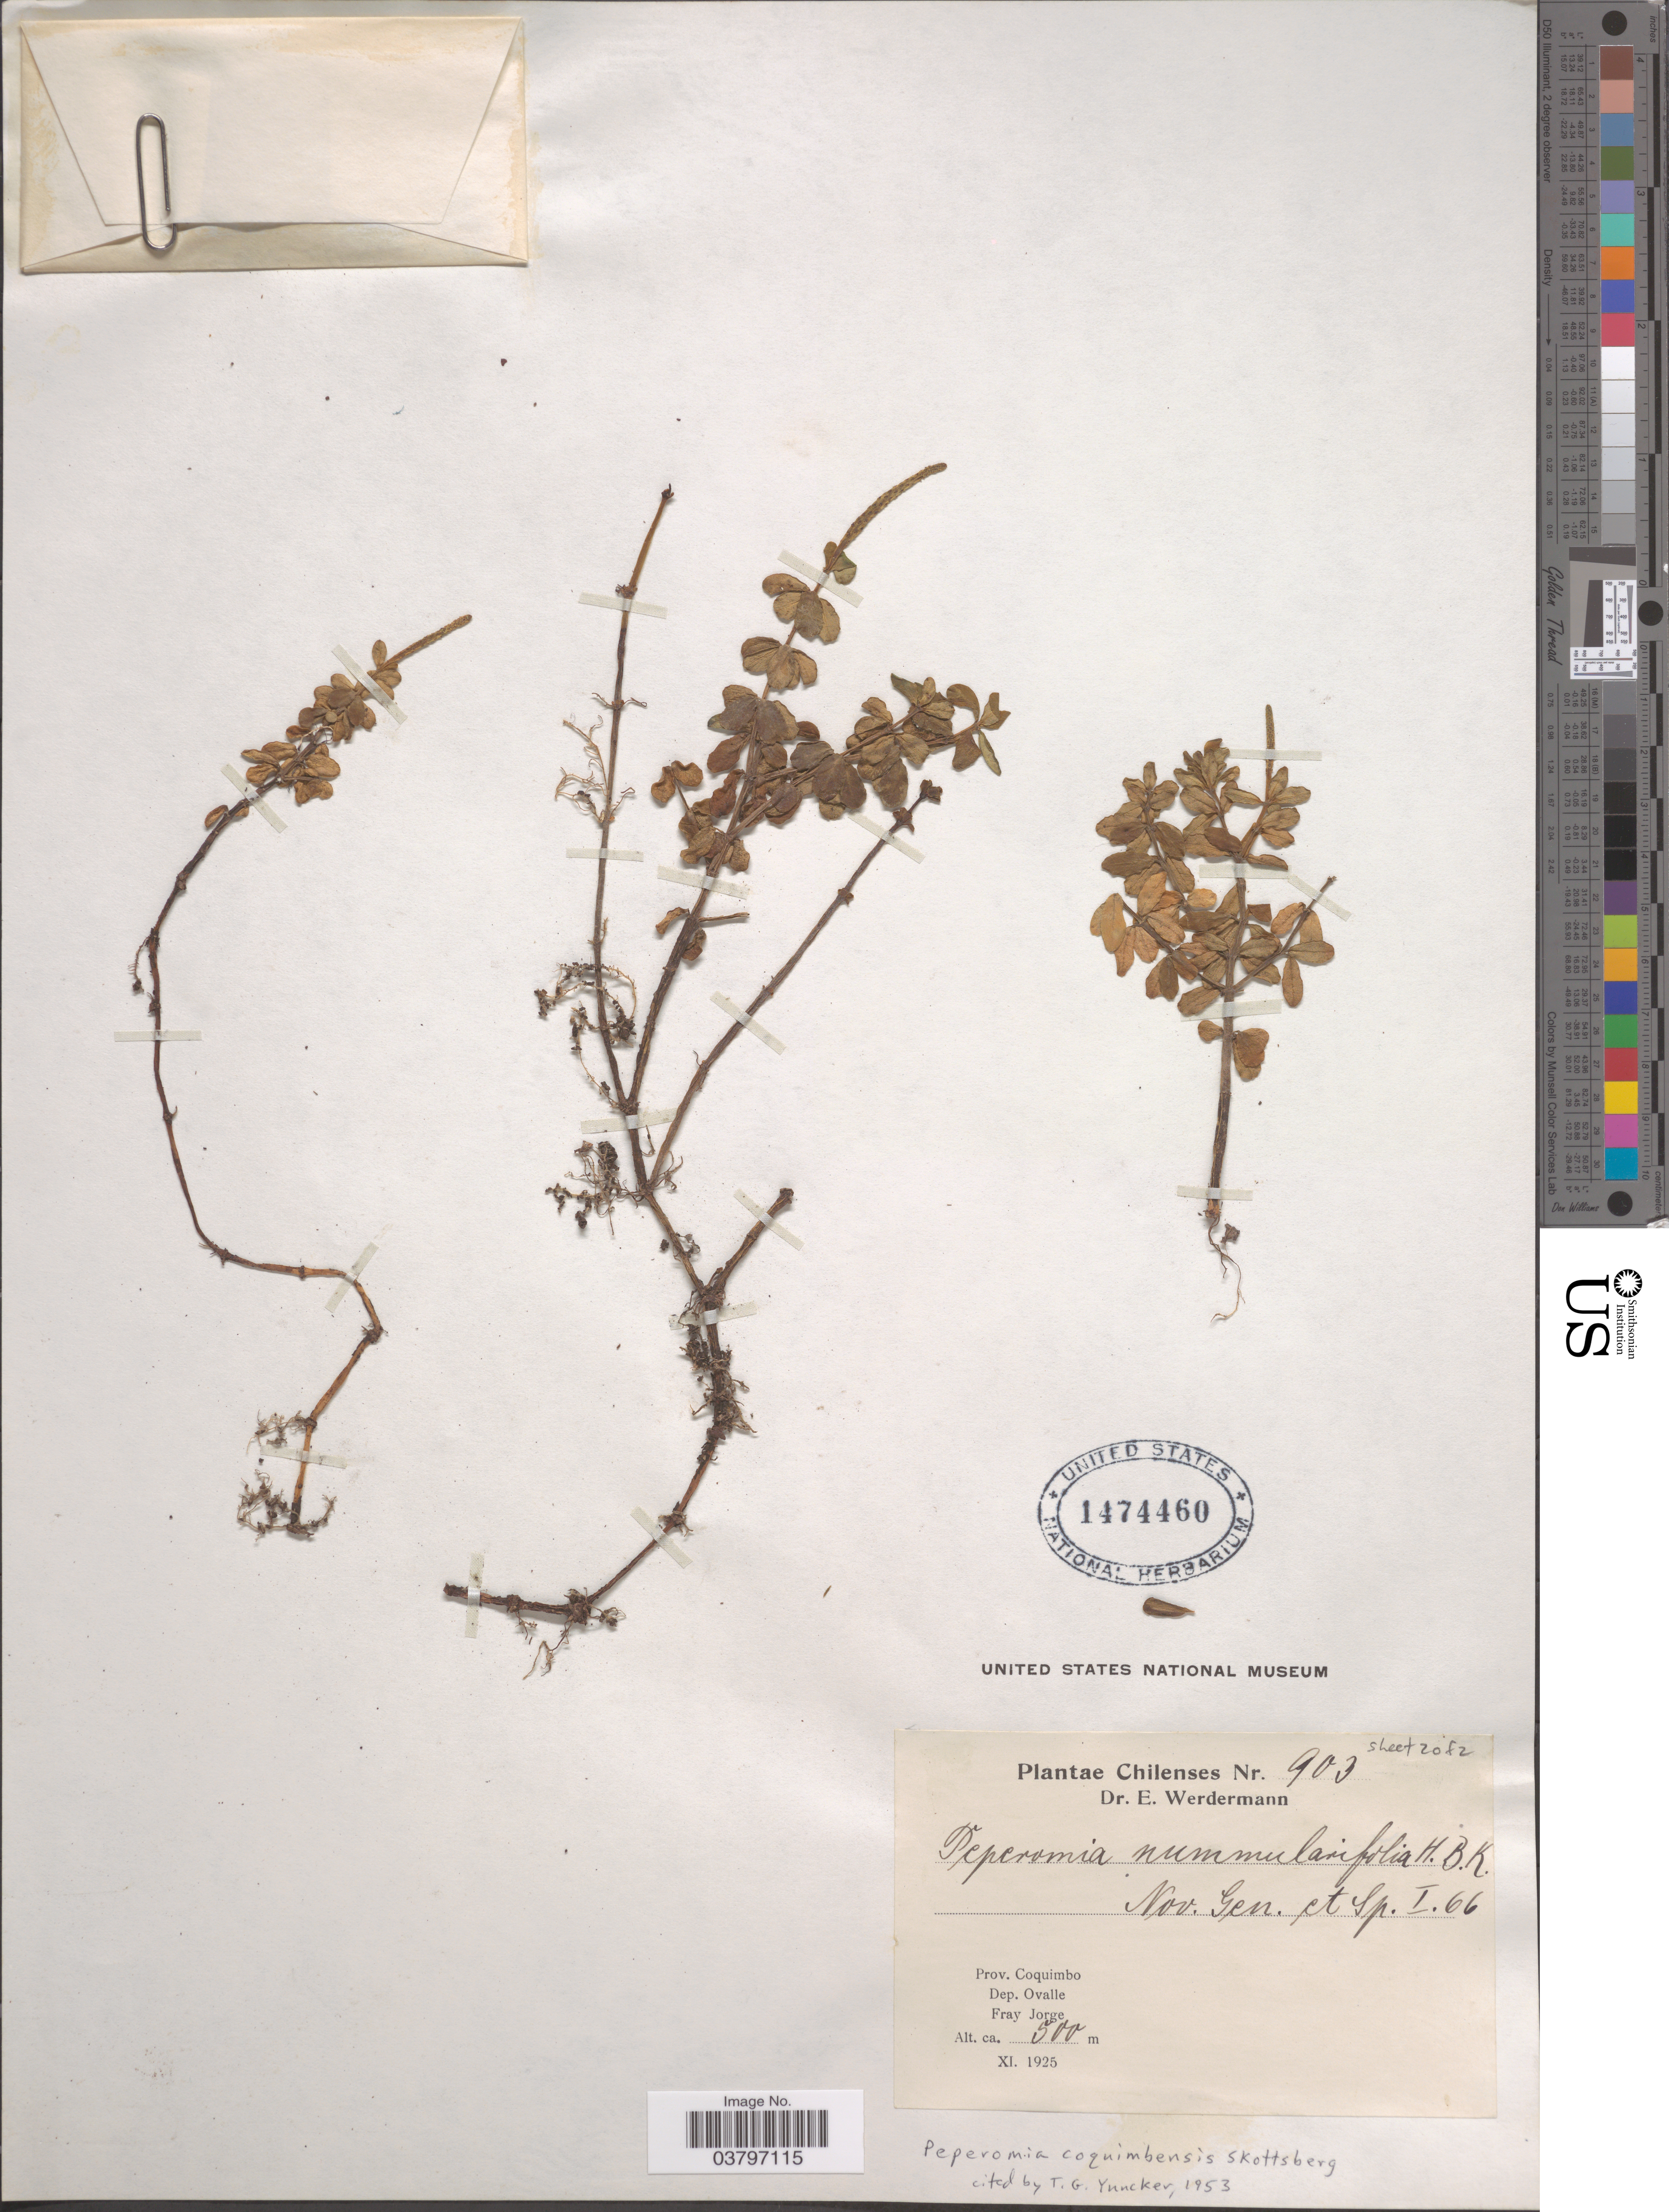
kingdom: Plantae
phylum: Tracheophyta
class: Magnoliopsida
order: Piperales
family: Piperaceae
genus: Peperomia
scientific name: Peperomia coquimbensis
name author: Skottsb.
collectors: E. Werdermann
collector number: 903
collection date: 1925-11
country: Chile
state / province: Coquimbo (IV)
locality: Dep. Ovalle. Fray Jorge.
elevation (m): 500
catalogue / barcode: US 1474460